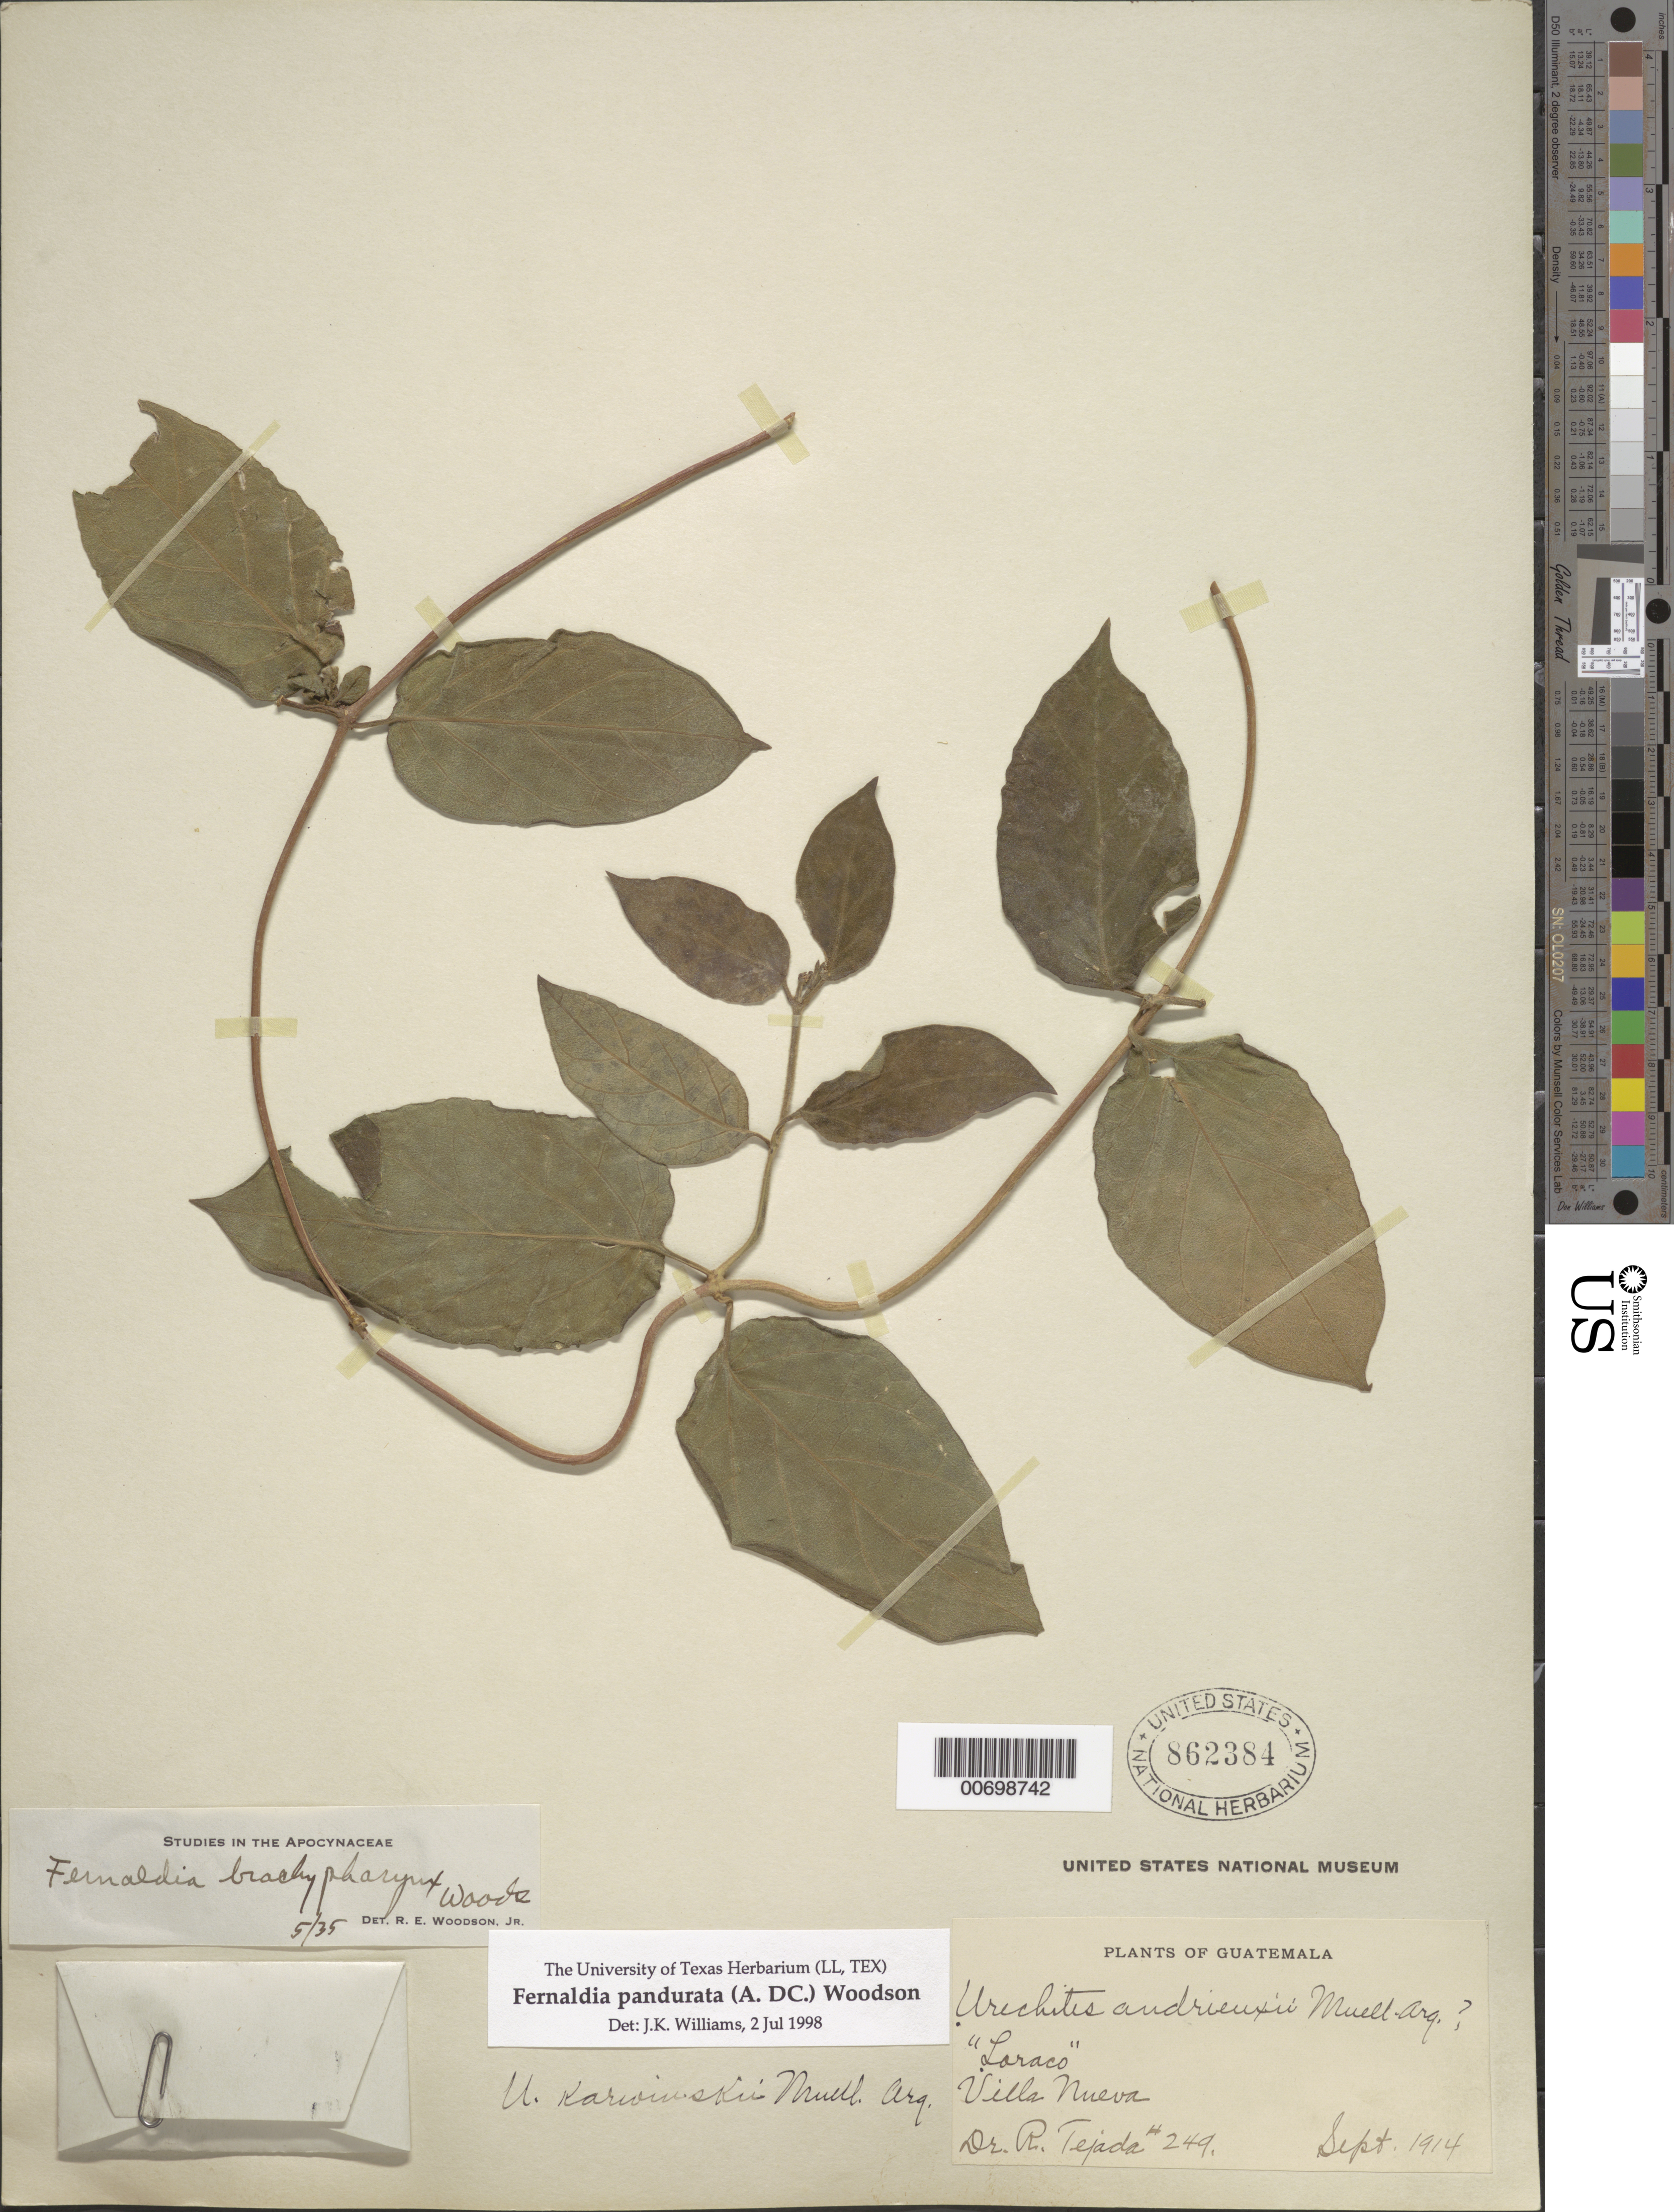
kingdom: Plantae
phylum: Tracheophyta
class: Magnoliopsida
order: Gentianales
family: Apocynaceae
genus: Fernaldia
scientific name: Fernaldia pandurata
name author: (A. DC.) Woodson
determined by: Williams, J. K.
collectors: R. Tejada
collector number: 249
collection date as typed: Sep 1914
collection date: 1914-09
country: Guatemala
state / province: Guatemala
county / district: Villa Nueva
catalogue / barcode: US 862384